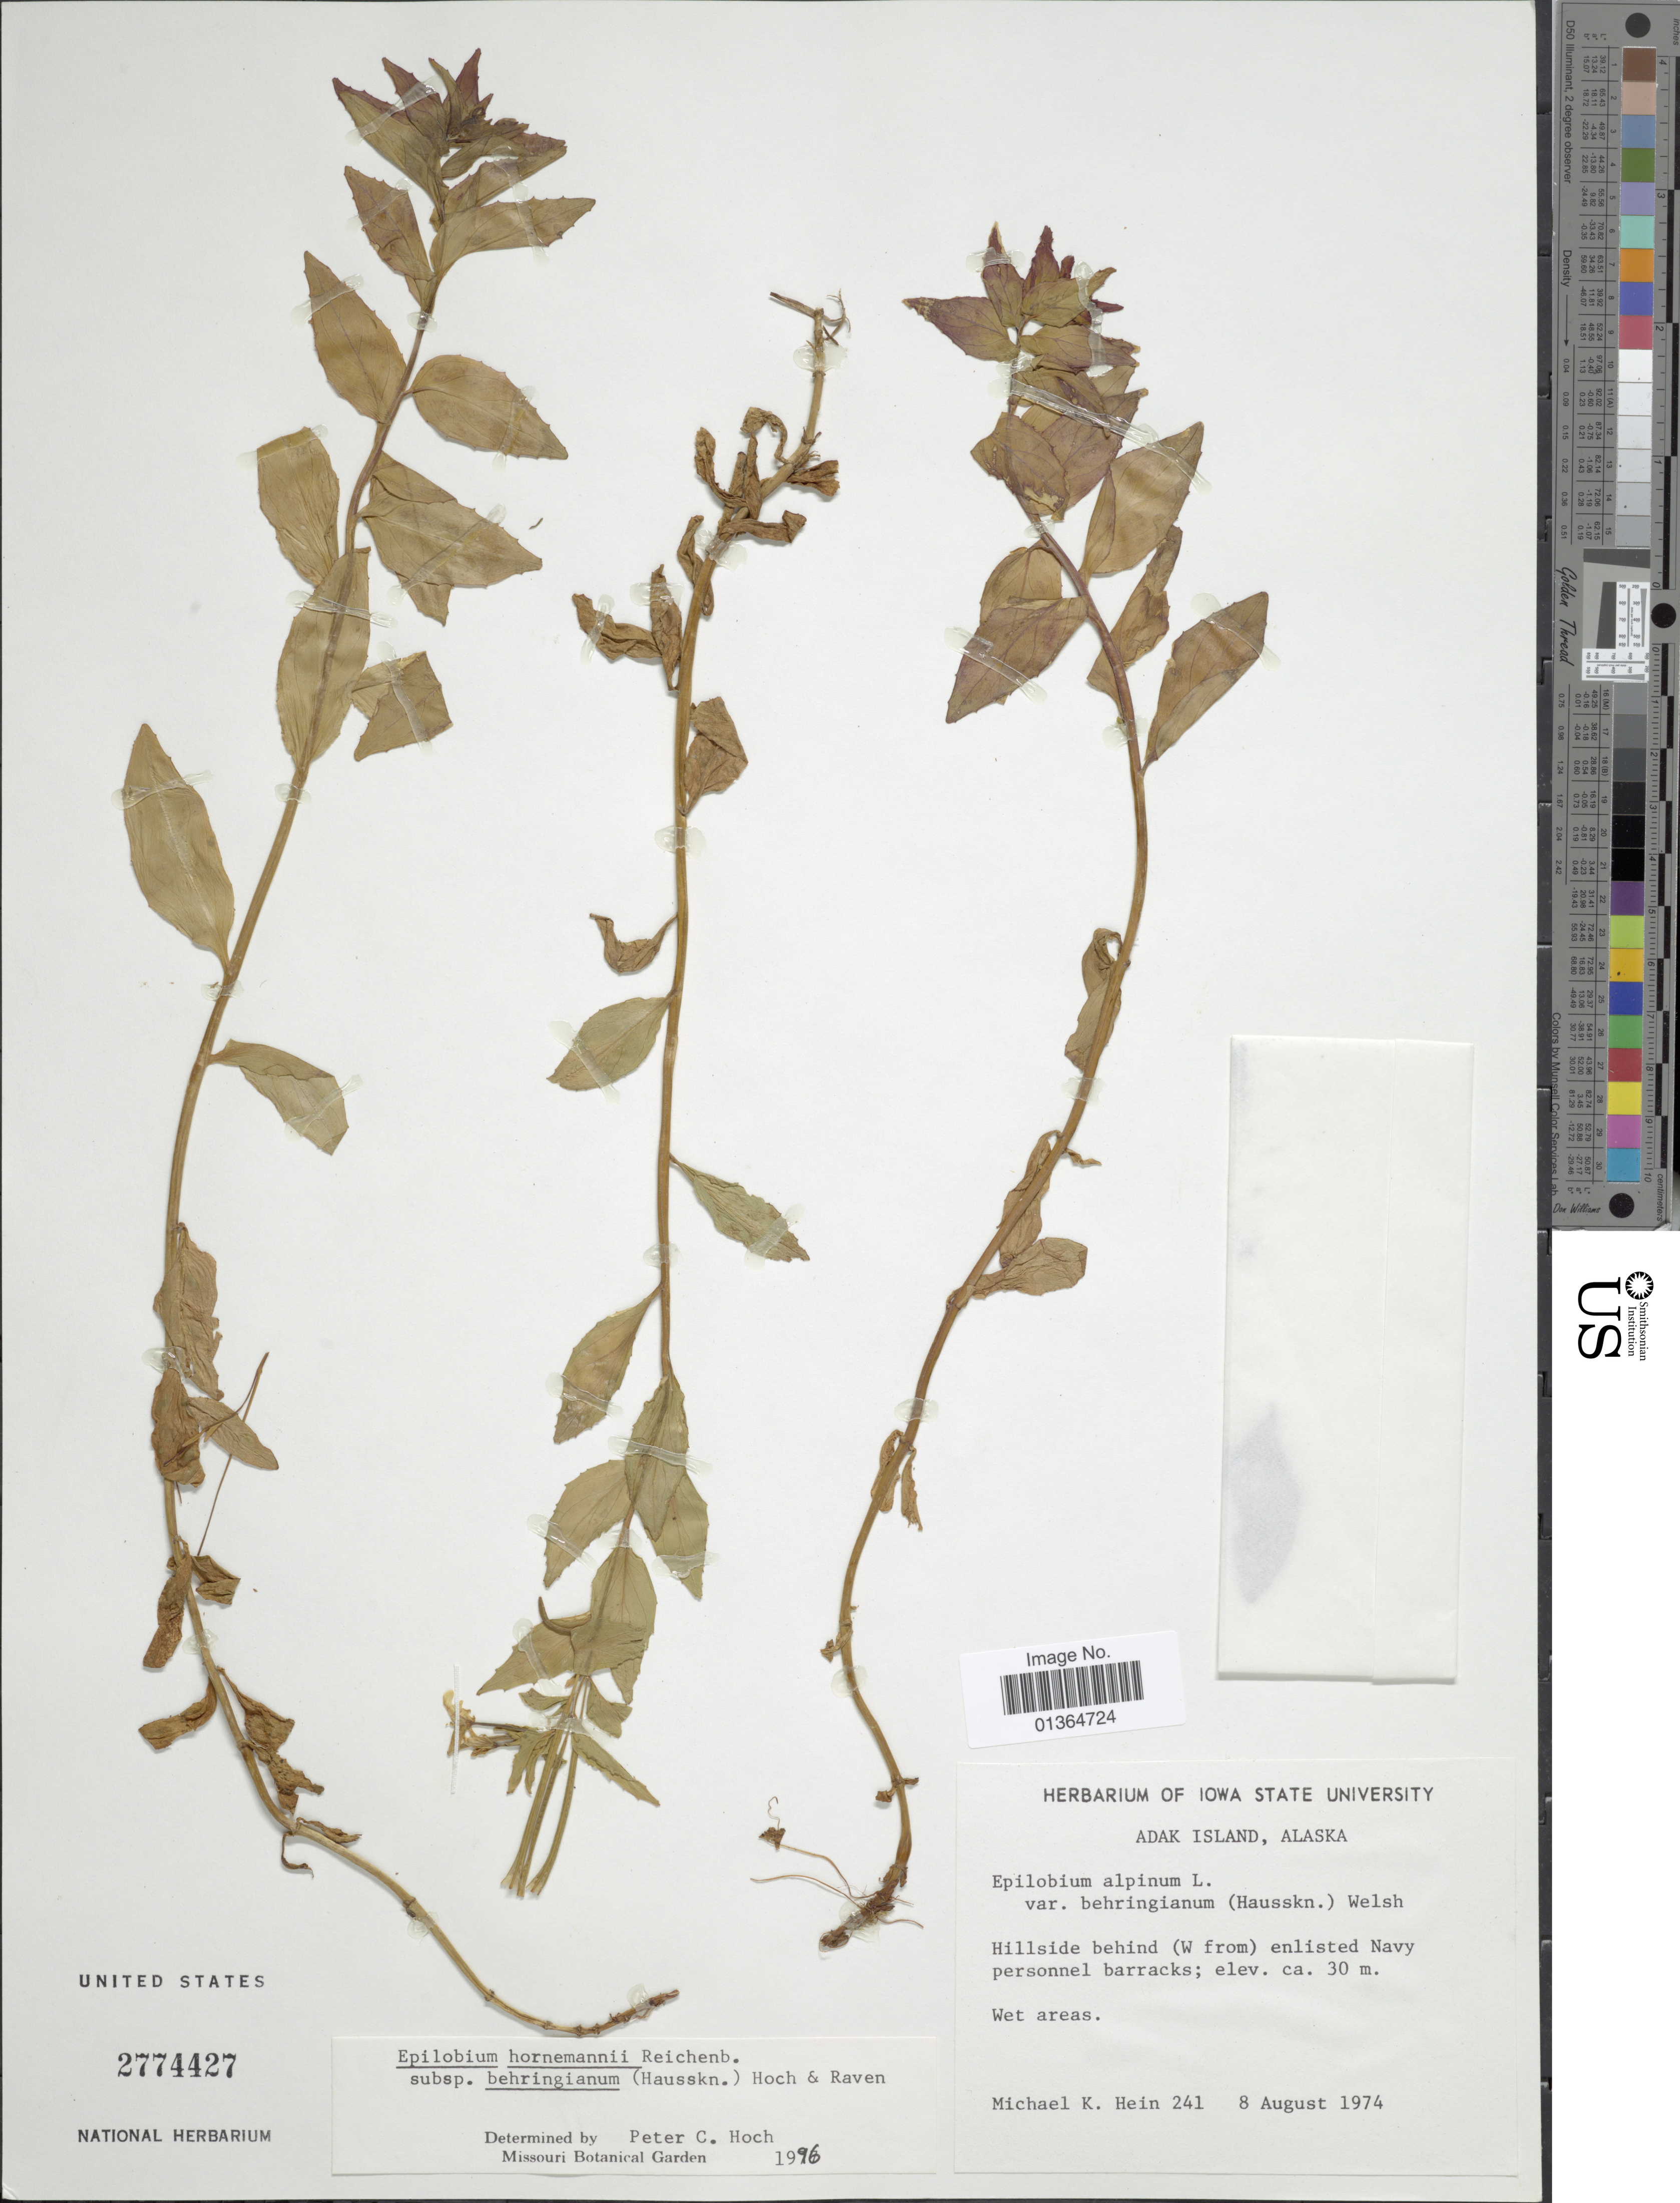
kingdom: Plantae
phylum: Tracheophyta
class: Magnoliopsida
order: Myrtales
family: Onagraceae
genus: Epilobium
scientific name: Epilobium hornemannii subsp. behringianum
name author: (Hausskn.) Hoch & P.H. Raven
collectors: M. Hein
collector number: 241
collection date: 1974-08-08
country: United States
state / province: Alaska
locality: Adak Island. Hillside behind (W from) enlisted Navy personnel barracks.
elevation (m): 30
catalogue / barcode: US 2774427